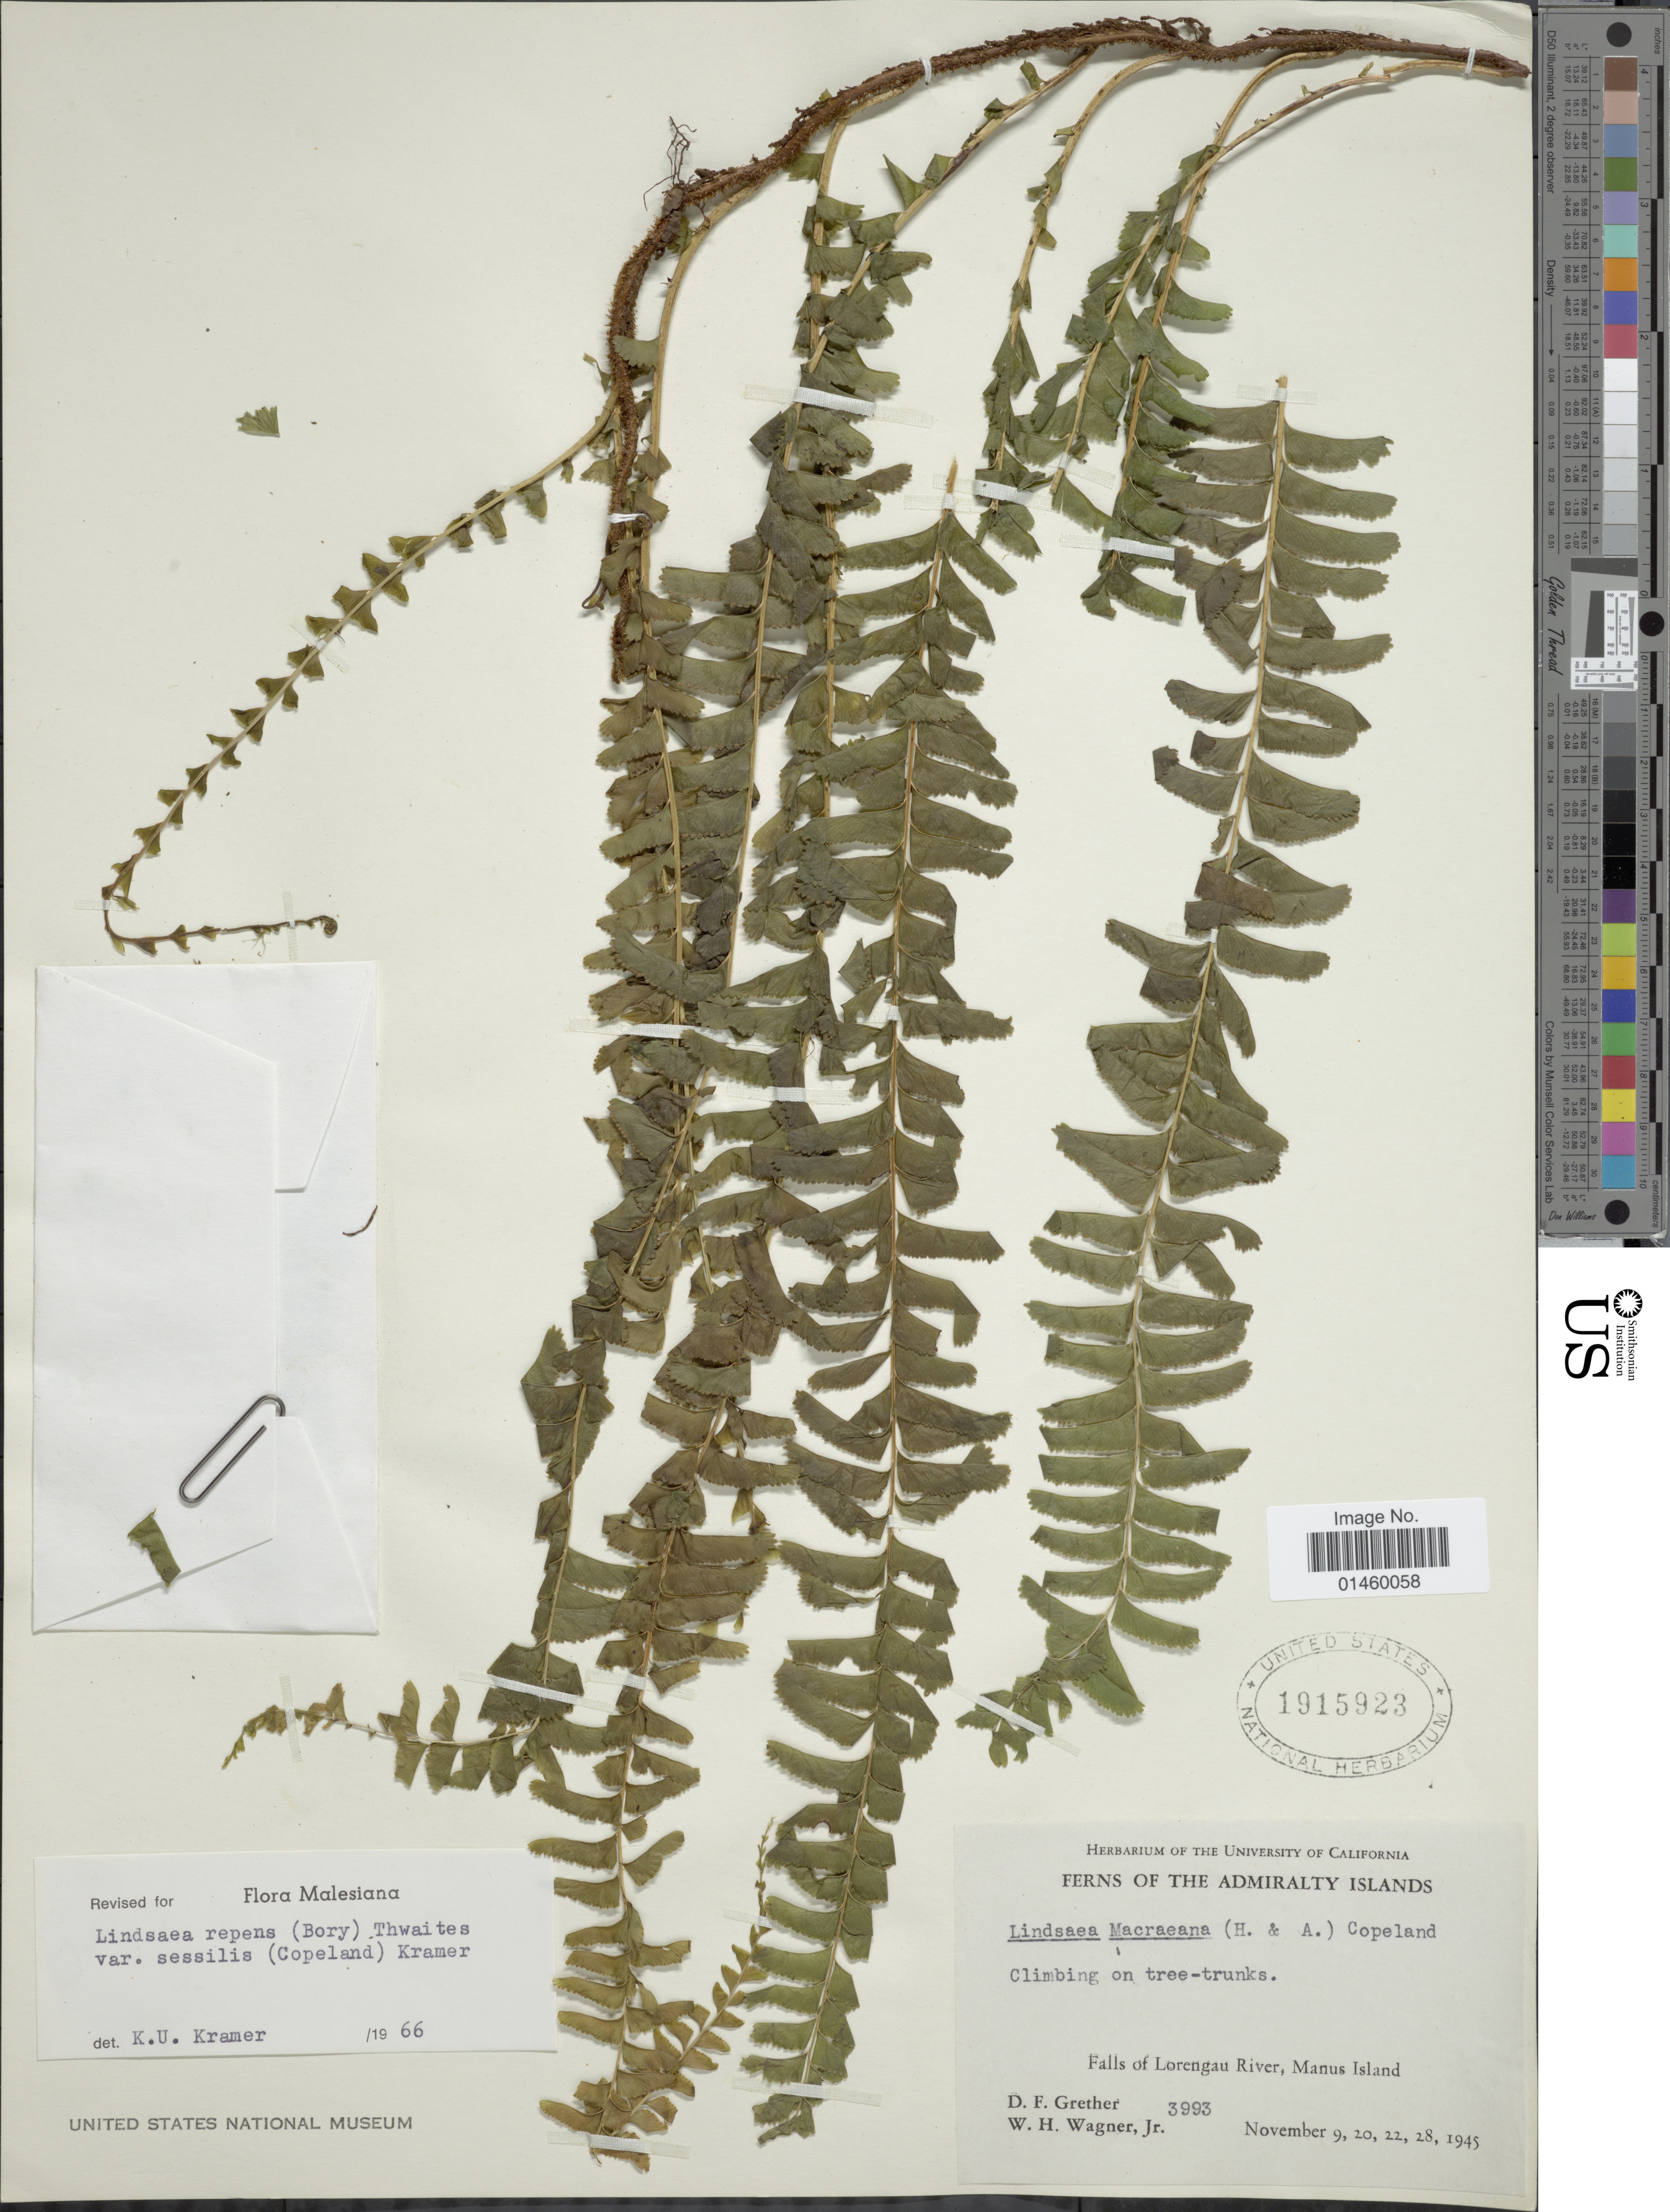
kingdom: Plantae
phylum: Tracheophyta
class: Polypodiopsida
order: Polypodiales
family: Lindsaeaceae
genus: Lindsaea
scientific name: Lindsaea repens var. sessilis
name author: (Copel.) K.U. Kramer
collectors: D. F. Grether & W. H. Wagner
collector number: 3993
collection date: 1945-11-09/1945-11-28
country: Papua New Guinea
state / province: Manus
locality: Admiralty Islands. Falls of Lorengau River, Manus Island.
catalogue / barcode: US 1915923